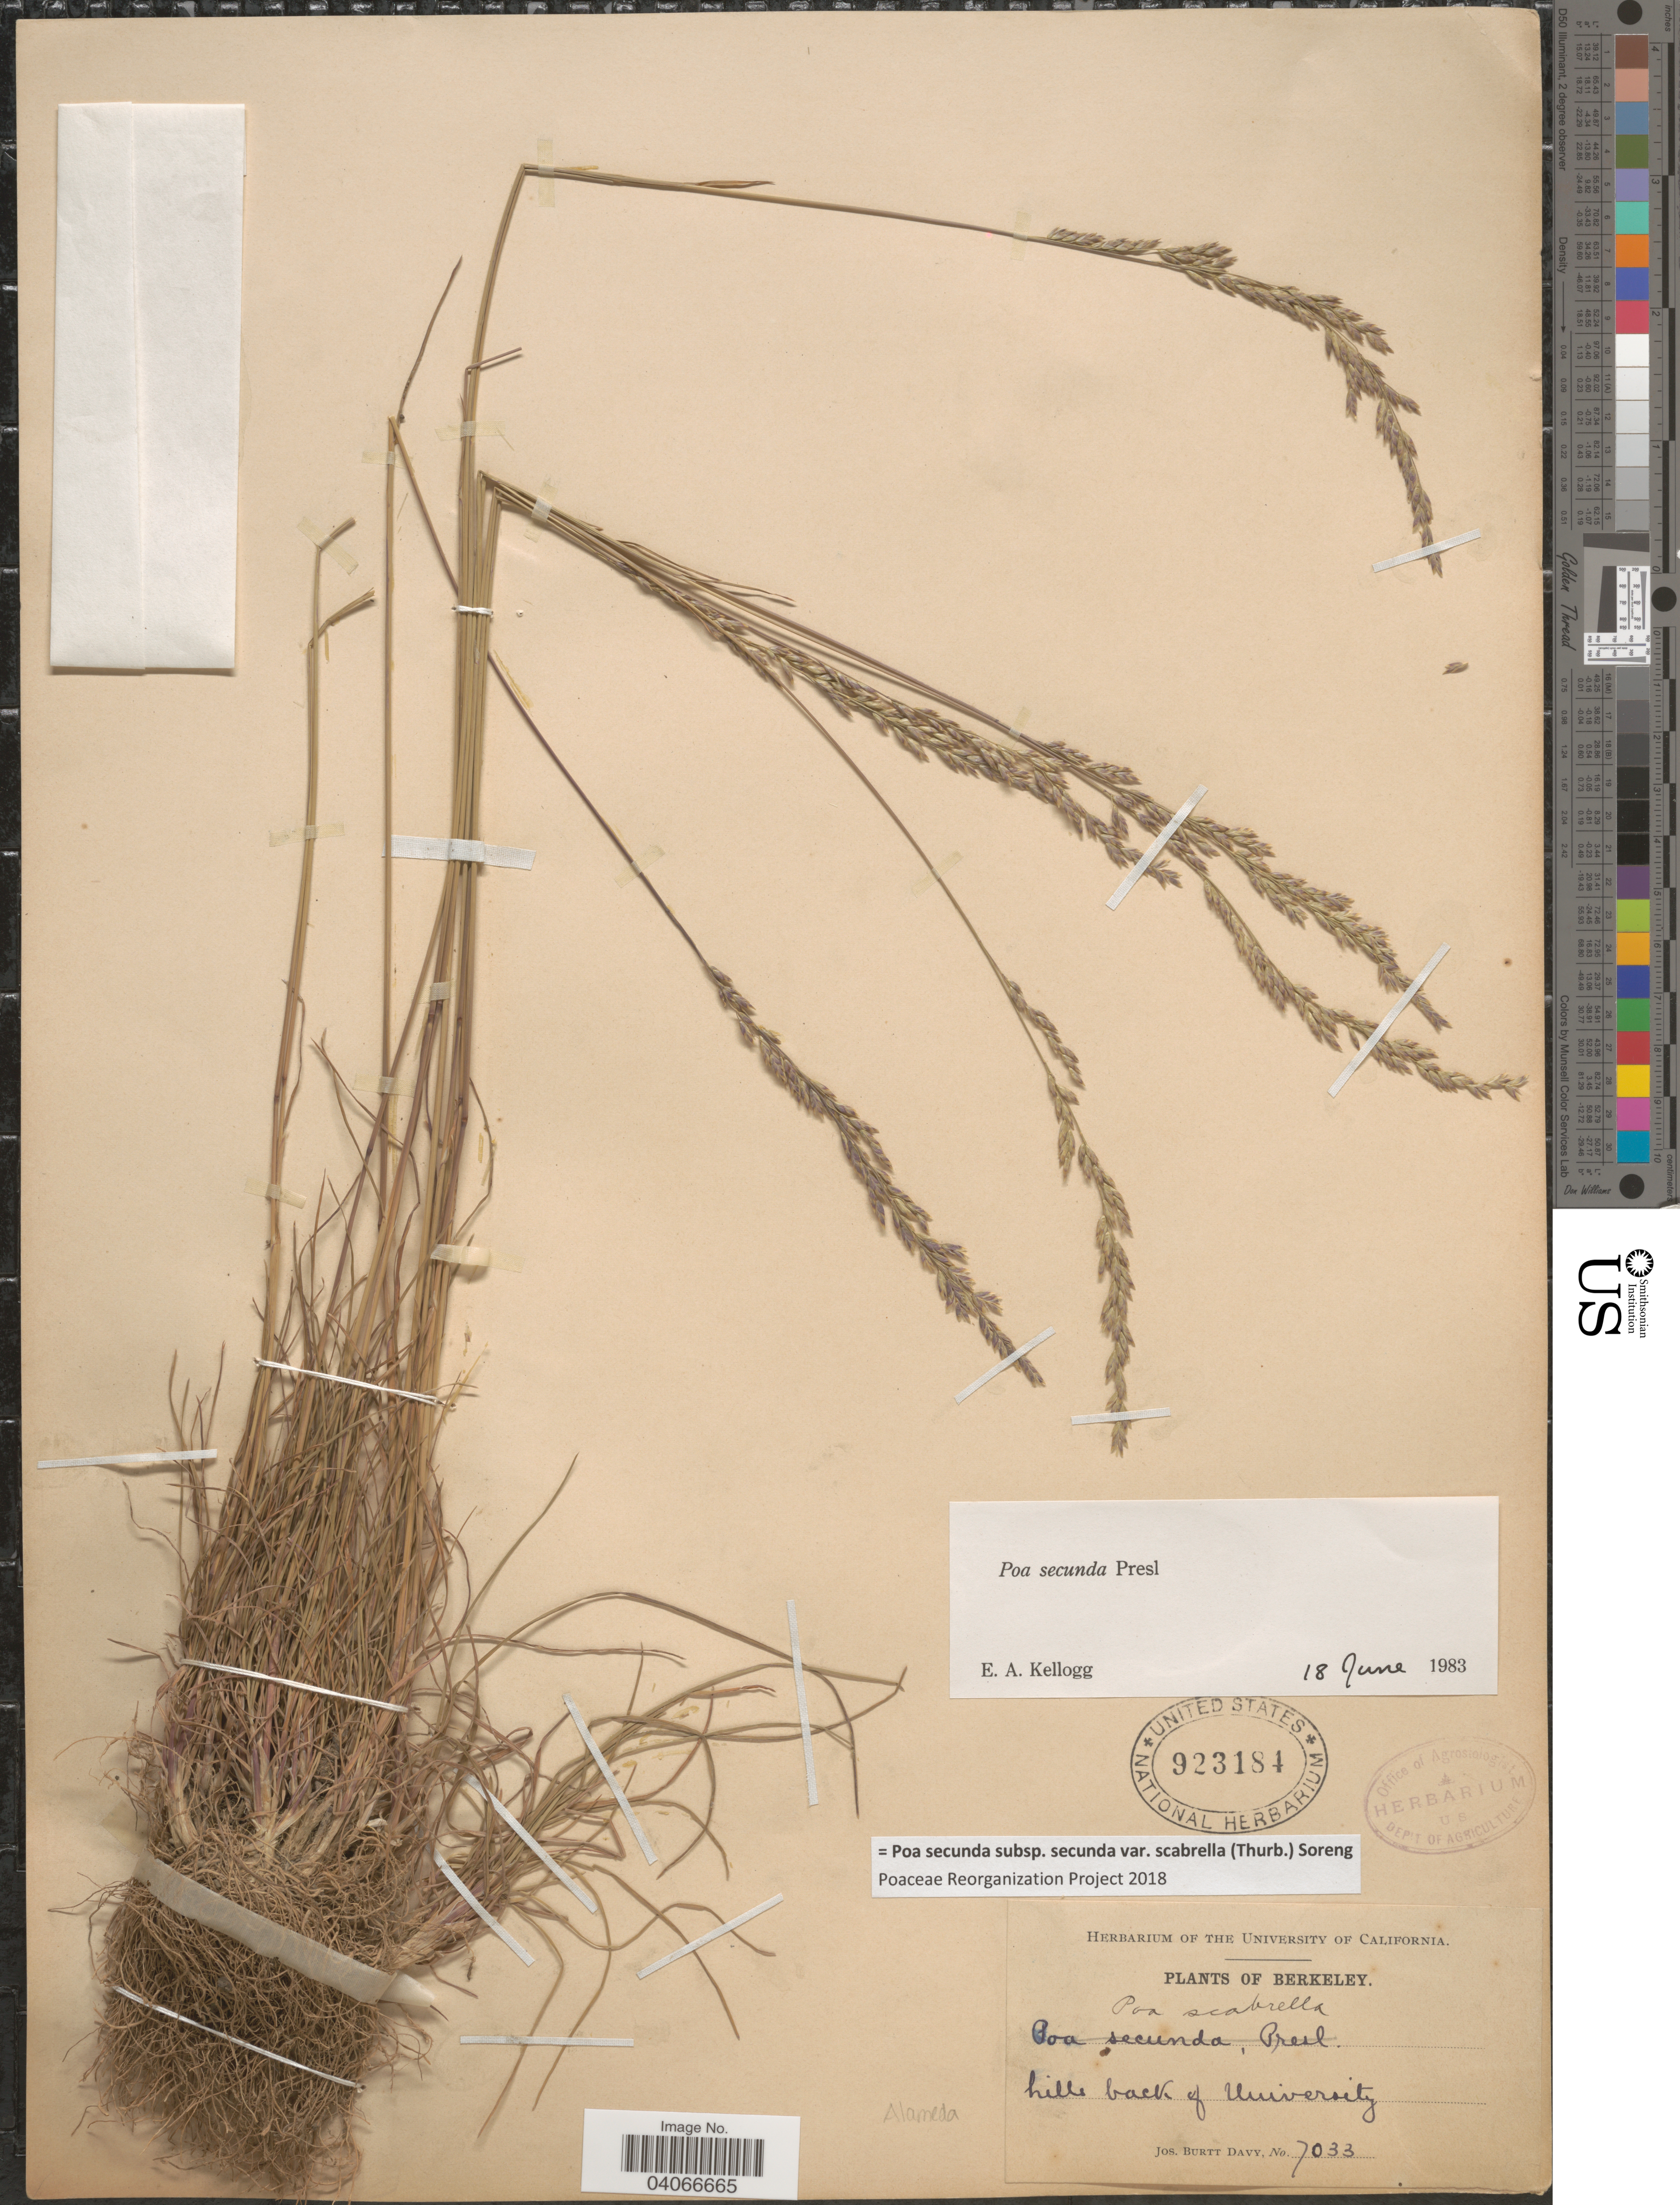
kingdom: Plantae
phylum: Tracheophyta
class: Liliopsida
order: Poales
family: Poaceae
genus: Poa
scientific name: Poa secunda subsp. secunda var. scabrella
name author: (Thurb.) Soreng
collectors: J. Burtt Davy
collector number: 7033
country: United States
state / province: California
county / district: Alameda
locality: Berkeley. Hills back of University. Alameda.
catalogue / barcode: US 923184